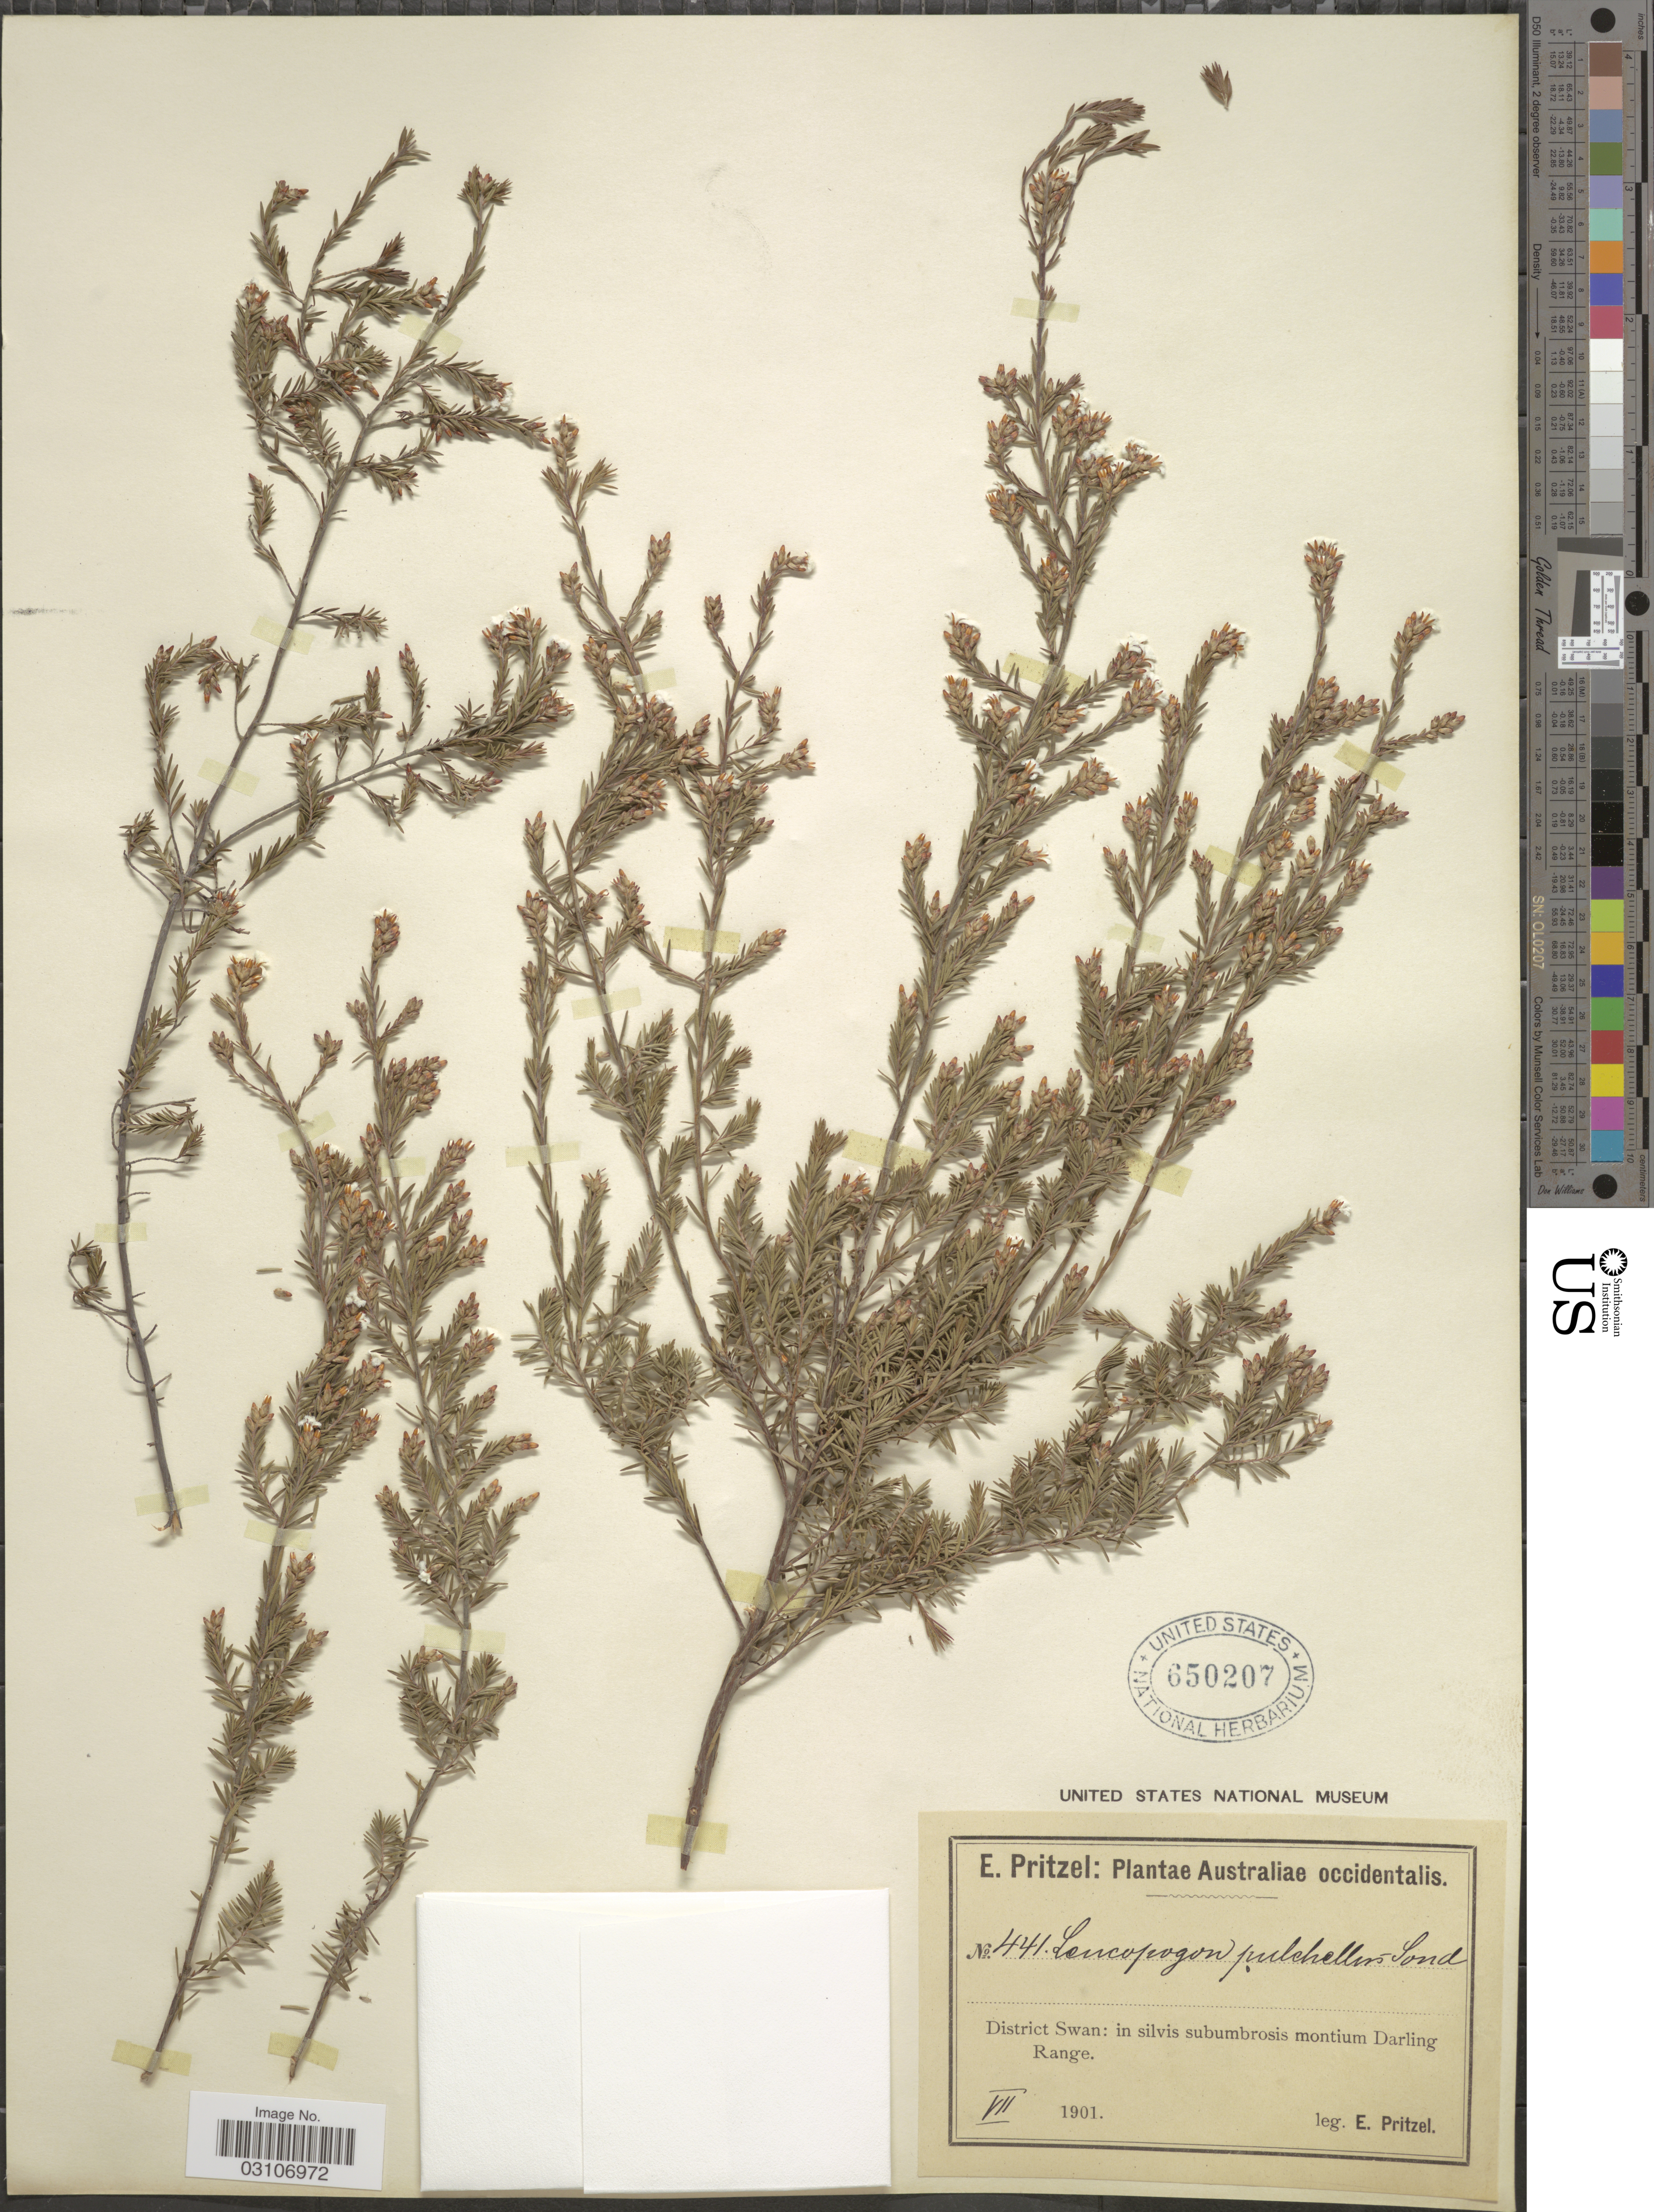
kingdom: Plantae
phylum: Tracheophyta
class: Magnoliopsida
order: Ericales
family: Ericaceae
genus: Leucopogon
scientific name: Leucopogon pulchellus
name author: Sond.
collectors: E. G. Pritzel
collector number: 441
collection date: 1901-07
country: Australia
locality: Australiae occidentalis. District Swan: in silvis subumbrosis montium Darling Range.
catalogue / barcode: US 650207